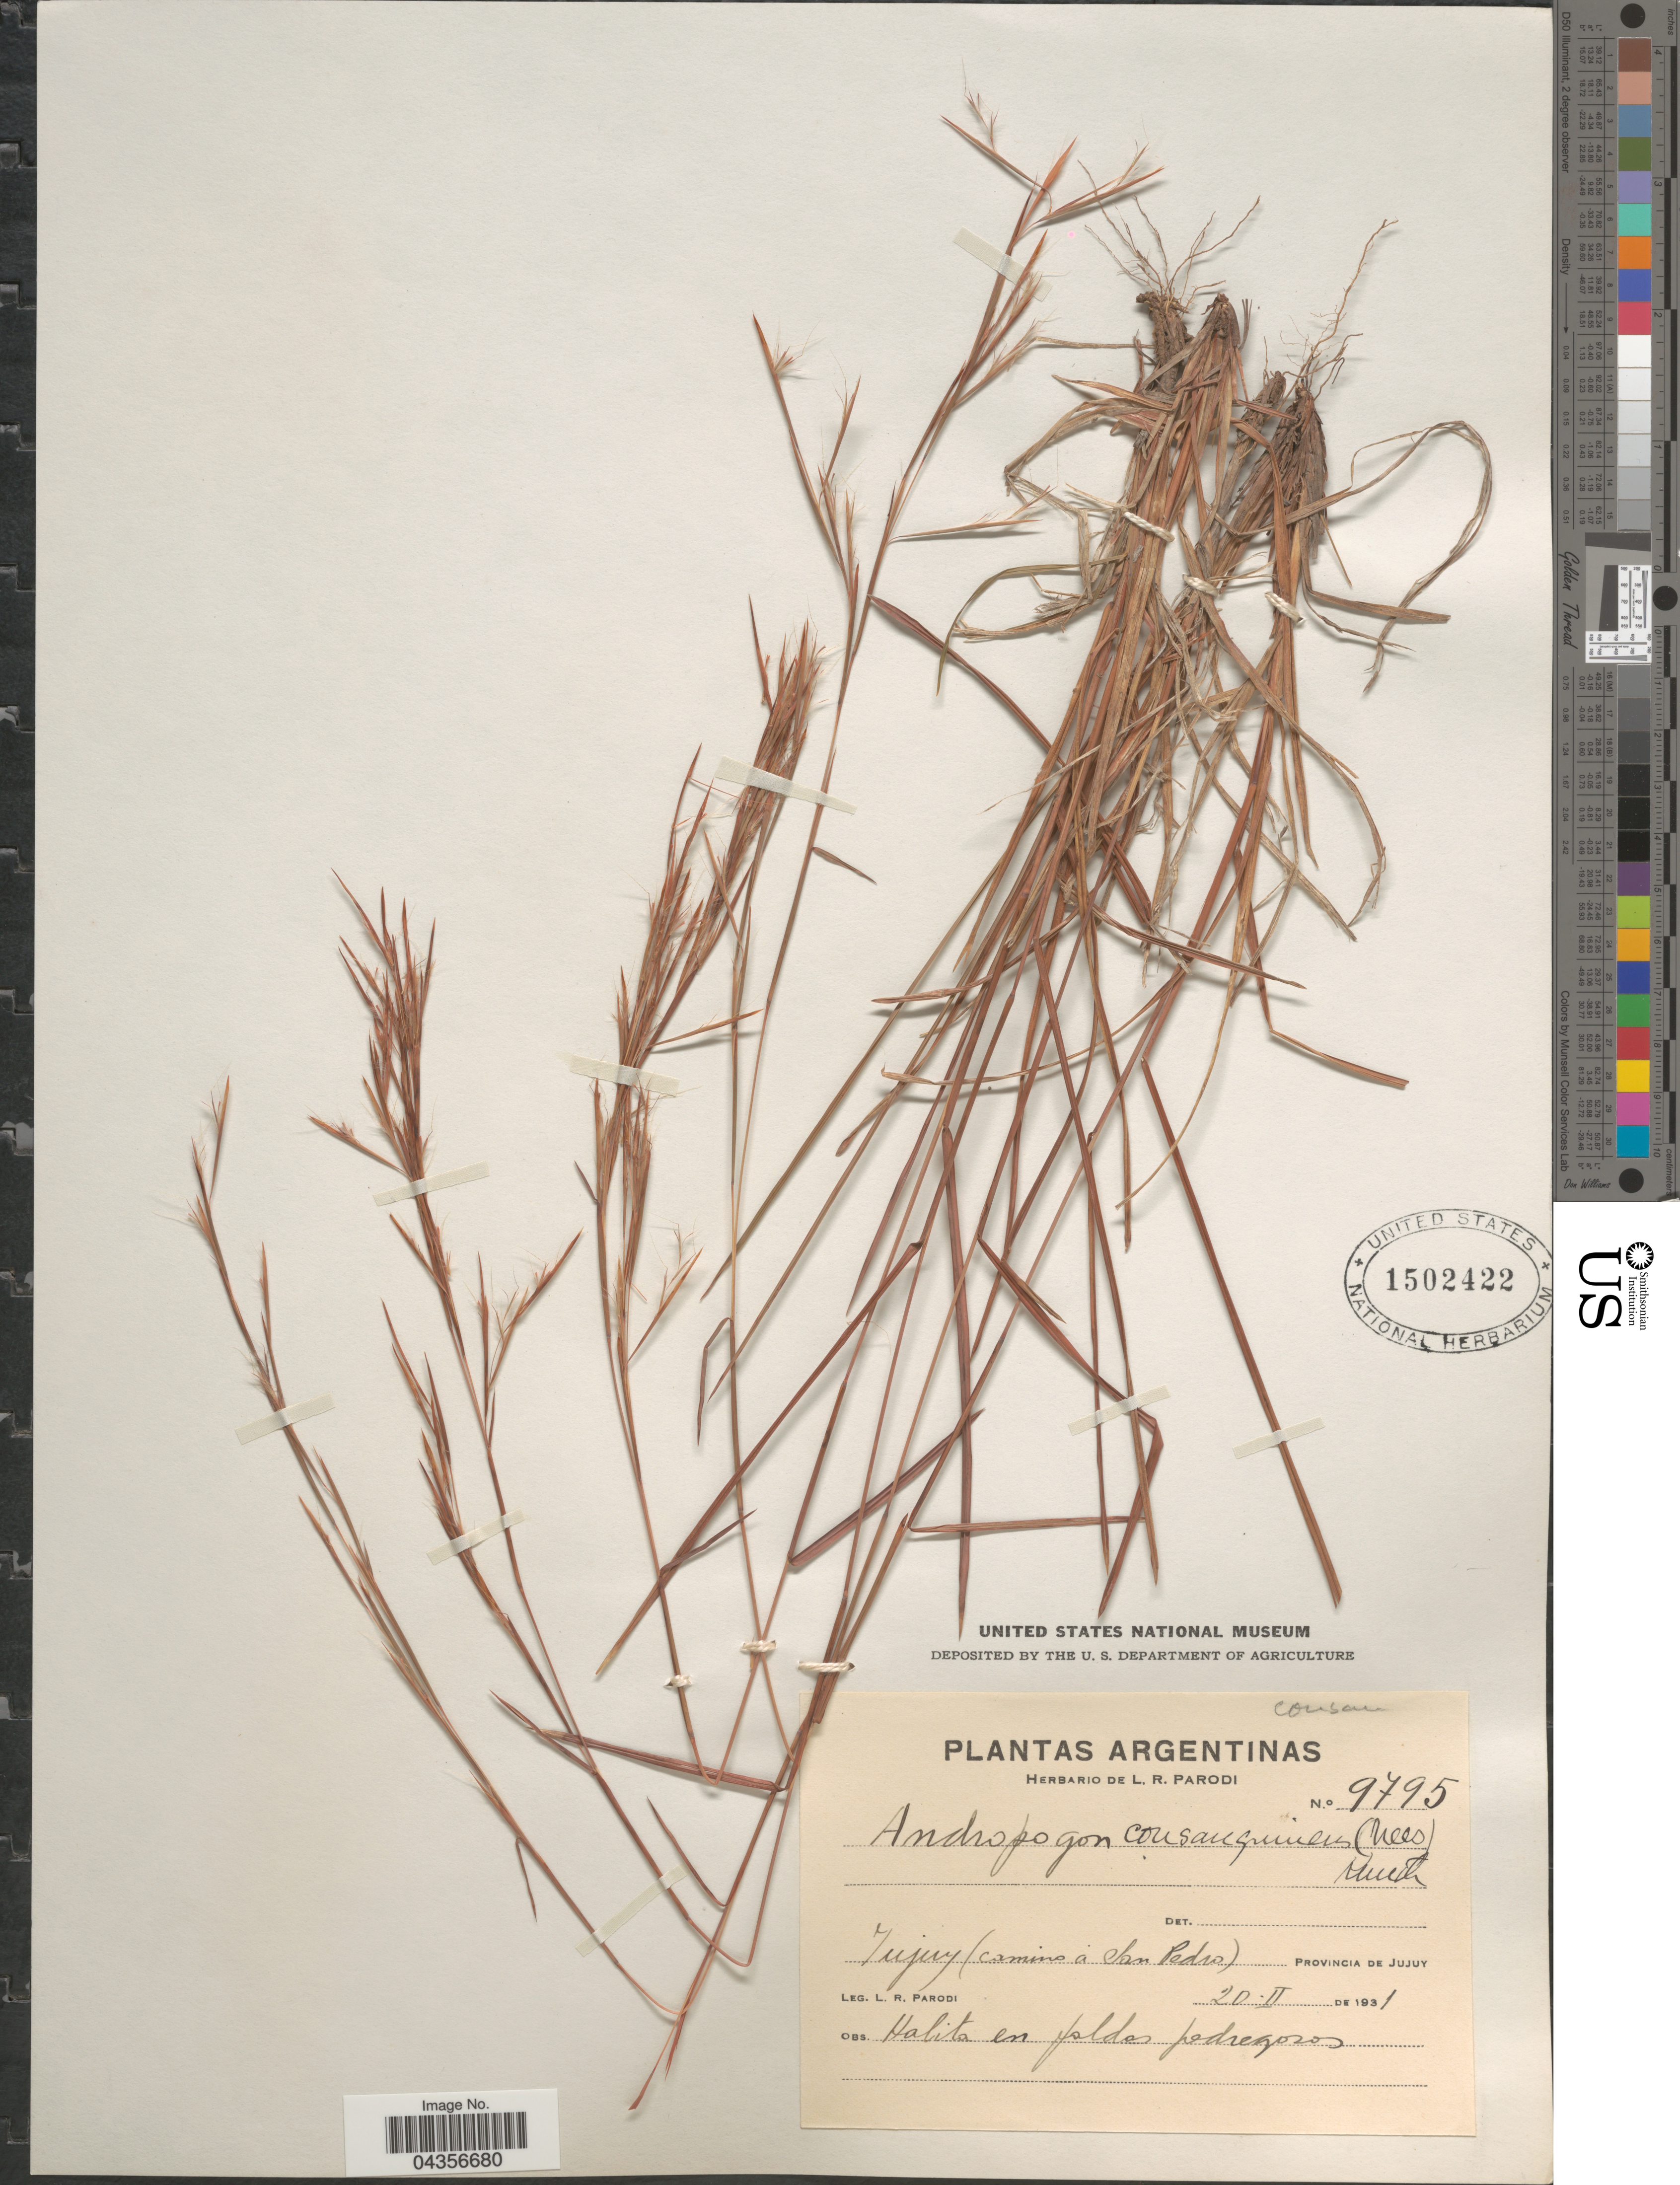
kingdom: Plantae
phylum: Tracheophyta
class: Liliopsida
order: Poales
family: Poaceae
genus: Schizachyrium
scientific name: Schizachyrium microstachyum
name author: (Desv. ex Ham.) Roseng. et al.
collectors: L. R. Parodi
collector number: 9795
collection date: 1931-02-20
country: Argentina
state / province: Jujuy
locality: Jujuy (camino á San Pedro). Provincia de Jujuy.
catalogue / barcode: US 1502422